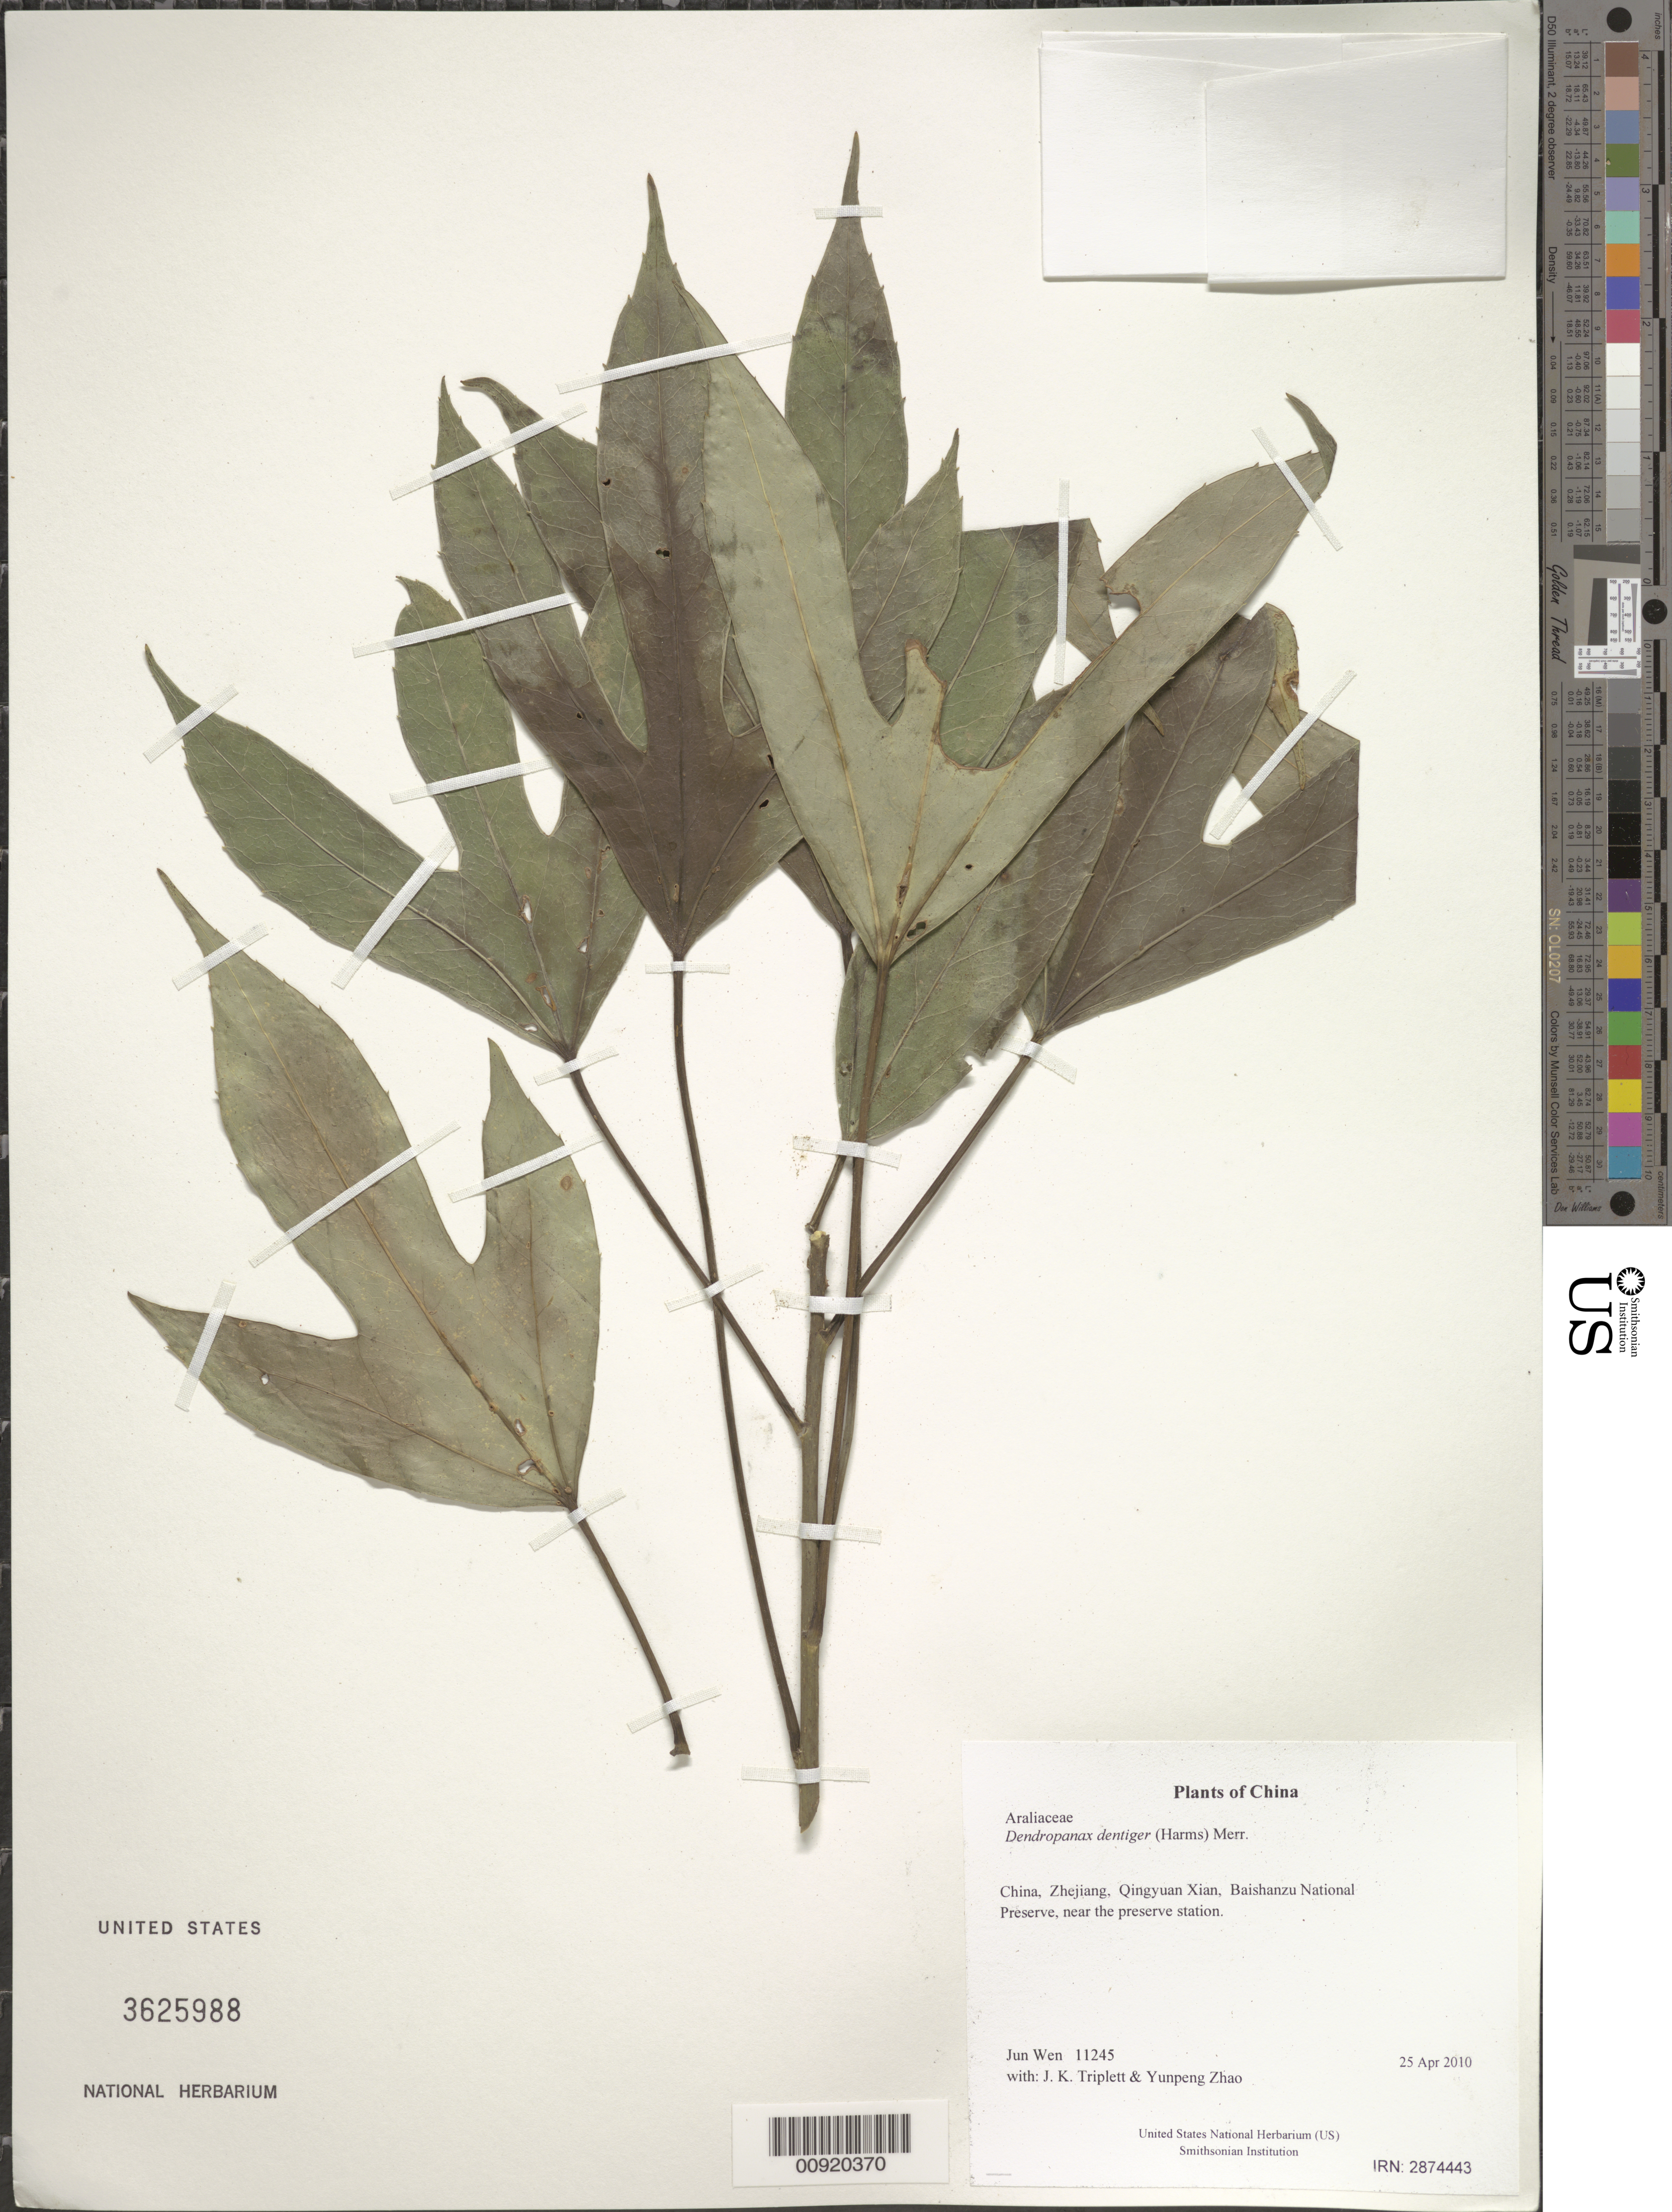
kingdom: Plantae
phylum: Tracheophyta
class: Magnoliopsida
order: Apiales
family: Araliaceae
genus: Dendropanax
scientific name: Dendropanax dentigerus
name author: (Harms) Merr.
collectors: J. Wen, J. K. Triplett & Yunpeng Zhao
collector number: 11245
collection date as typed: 25 Apr 2010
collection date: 2010-04-25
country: China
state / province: Zhejiang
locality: Qingyuan Xian, Baishanzu National Preserve, near the preserve station.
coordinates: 27 45.309 N, 119 11.667 E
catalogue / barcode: US 3625988